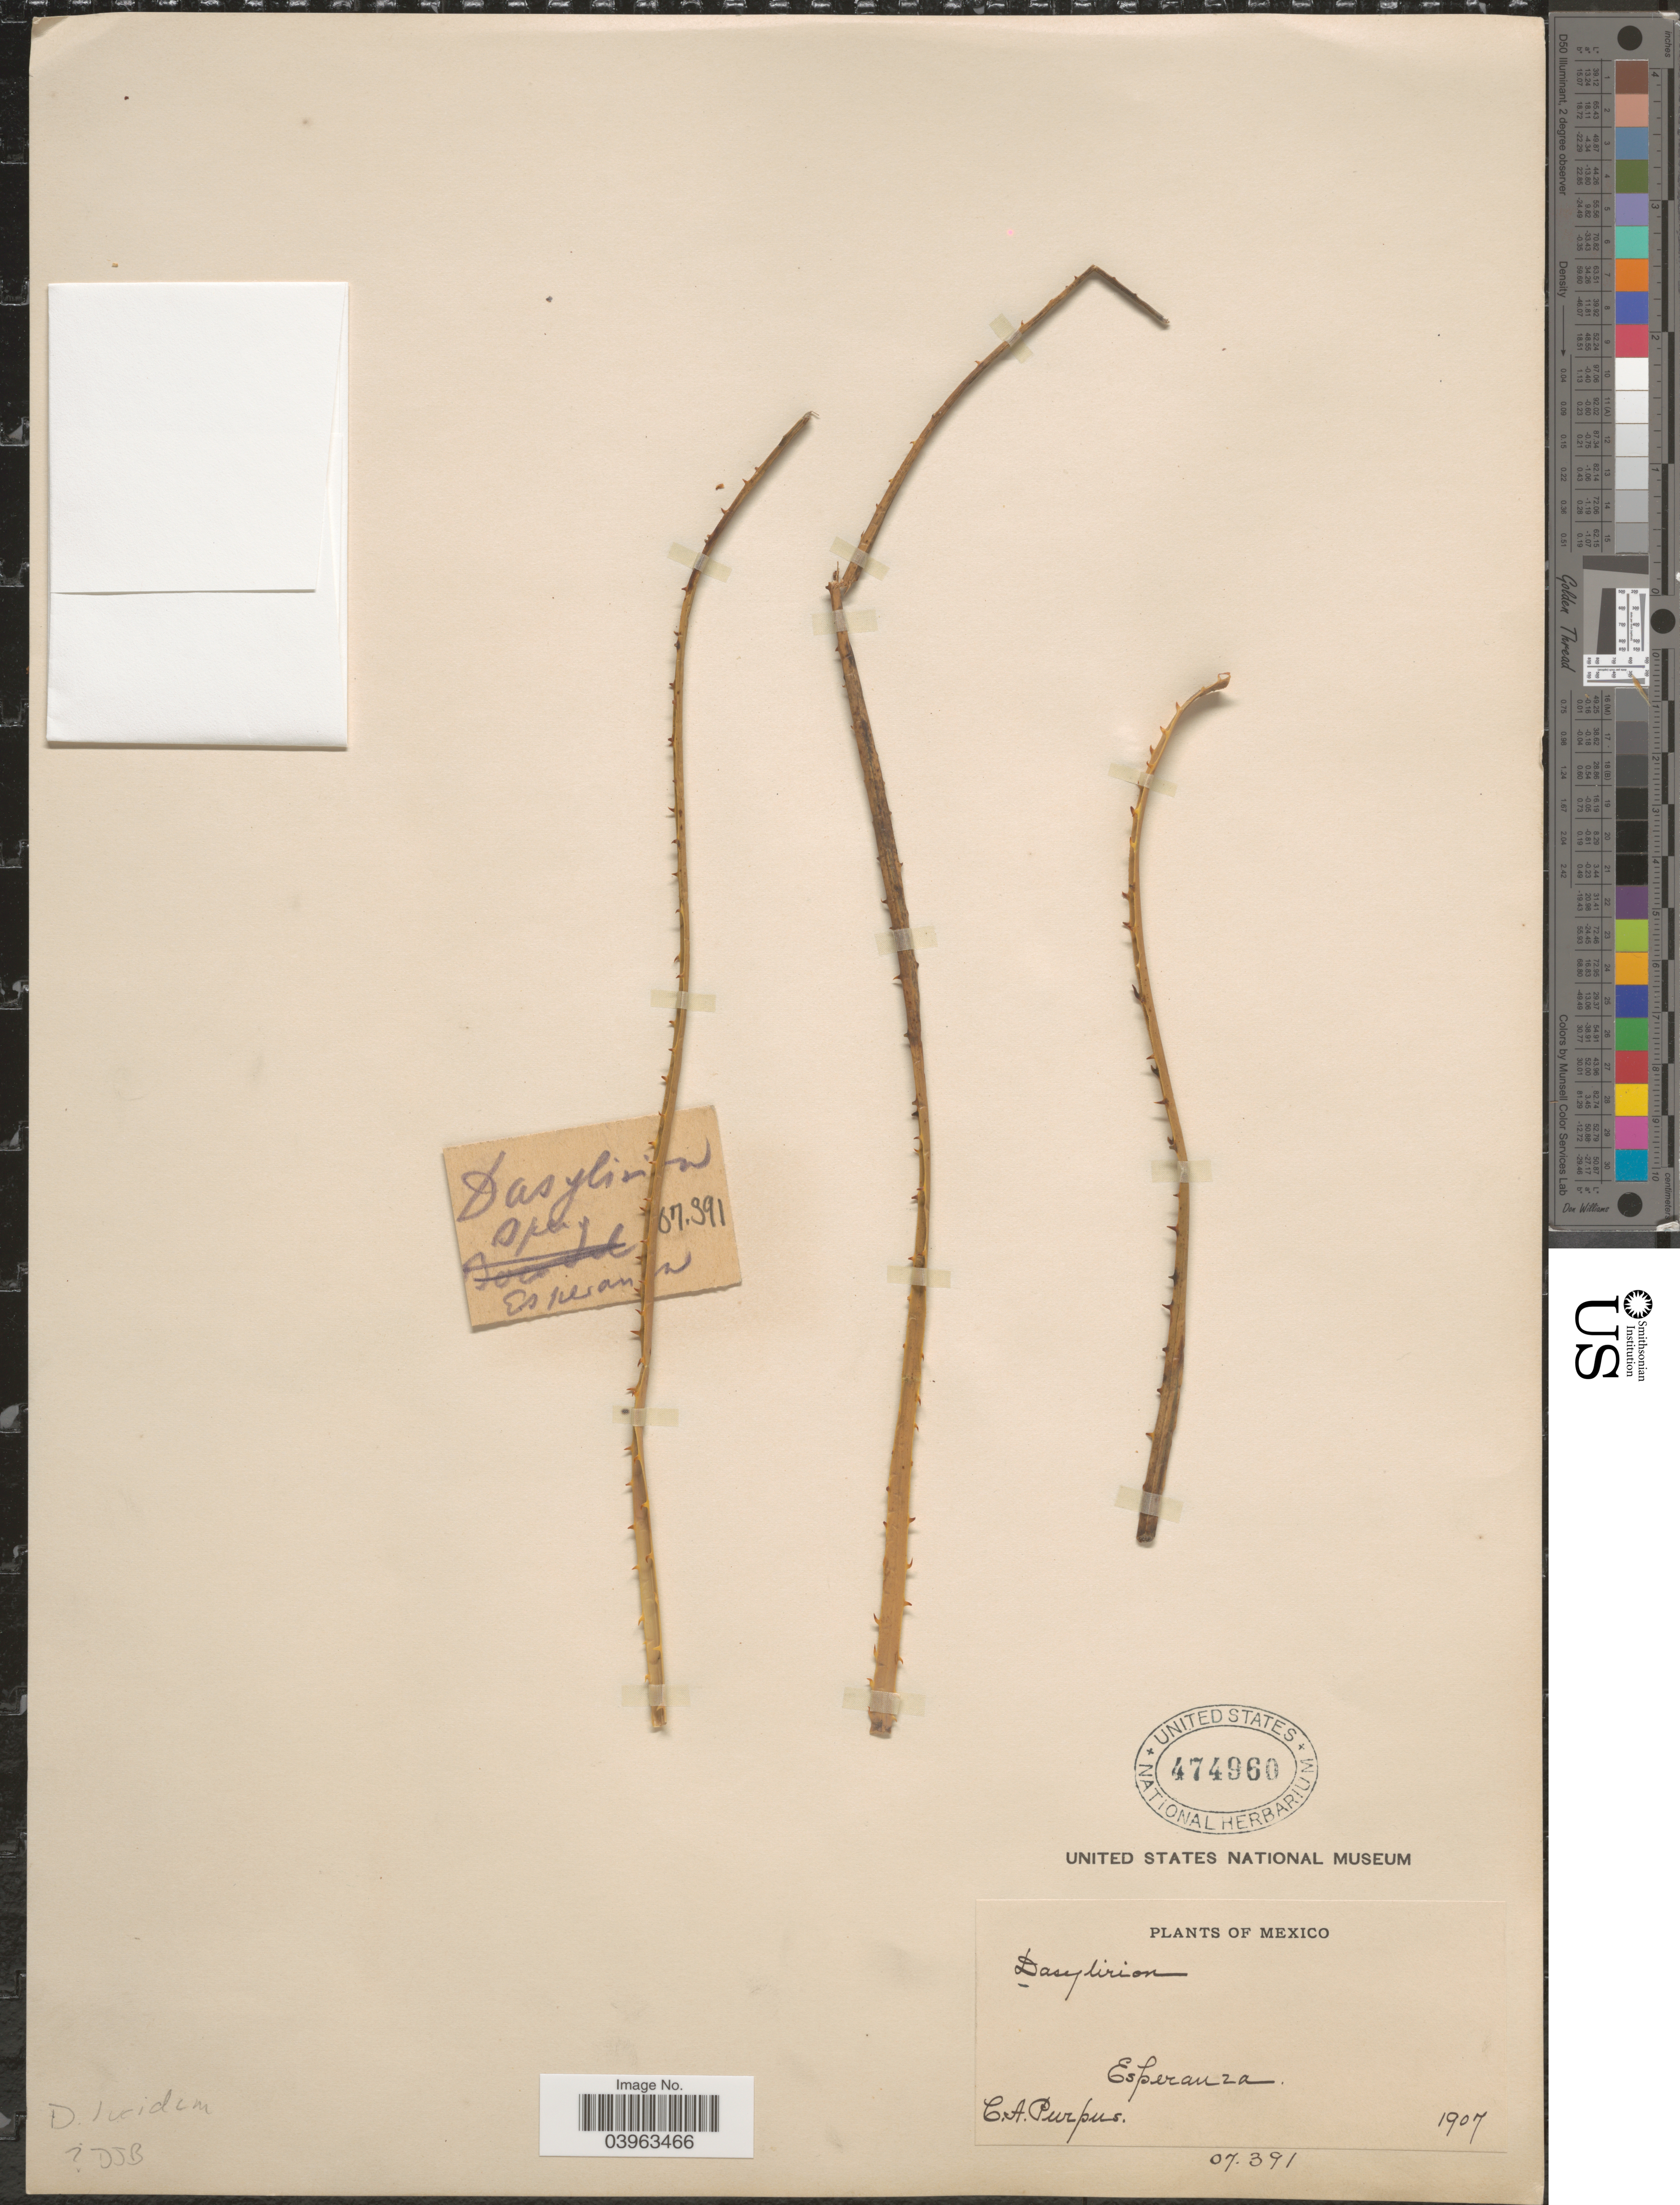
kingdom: Plantae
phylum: Tracheophyta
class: Liliopsida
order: Asparagales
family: Asparagaceae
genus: Dasylirion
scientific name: Dasylirion longistylum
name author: J.F. Macbr.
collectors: C. A. Purpus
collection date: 1907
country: Mexico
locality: Esperanza.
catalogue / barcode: US 474960